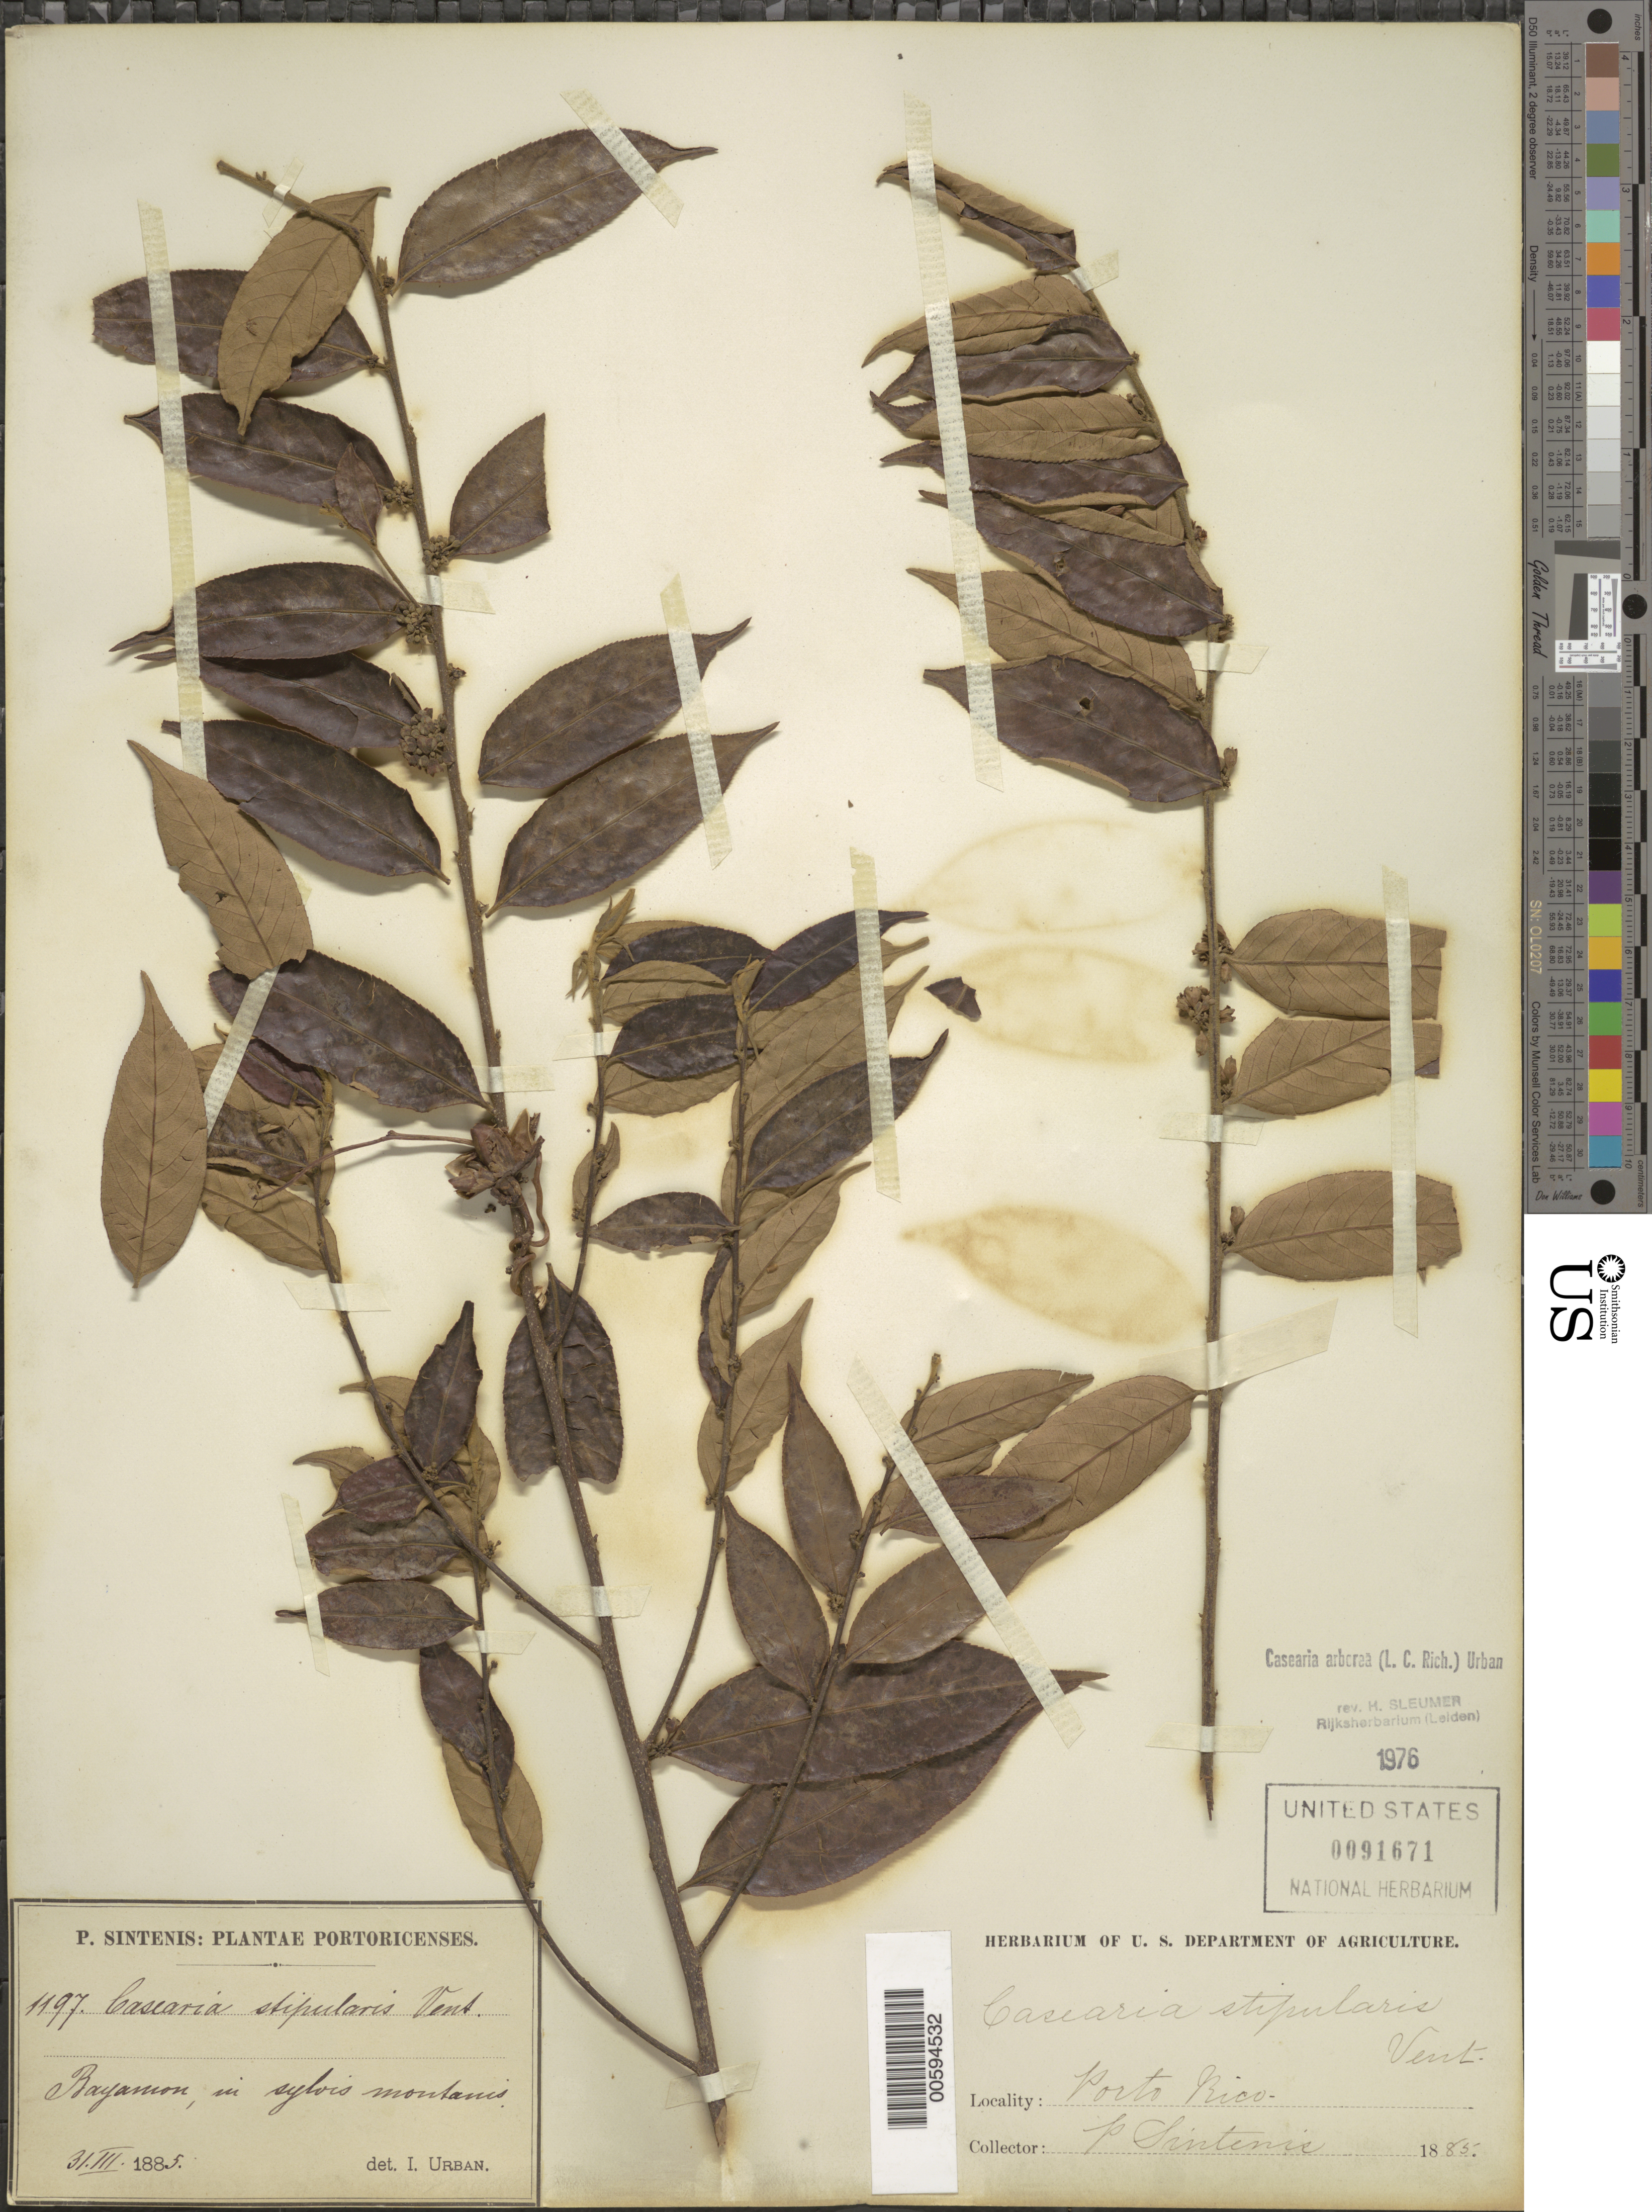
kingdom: Plantae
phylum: Tracheophyta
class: Magnoliopsida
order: Malpighiales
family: Salicaceae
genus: Casearia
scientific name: Casearia arborea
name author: (Rich.) Urb.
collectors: P. Sintenis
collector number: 1197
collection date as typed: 31 Mar 1885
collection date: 1885-03-31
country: Puerto Rico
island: Greater Antilles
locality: Bayamon, in sylvis montanis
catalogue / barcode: US 91671